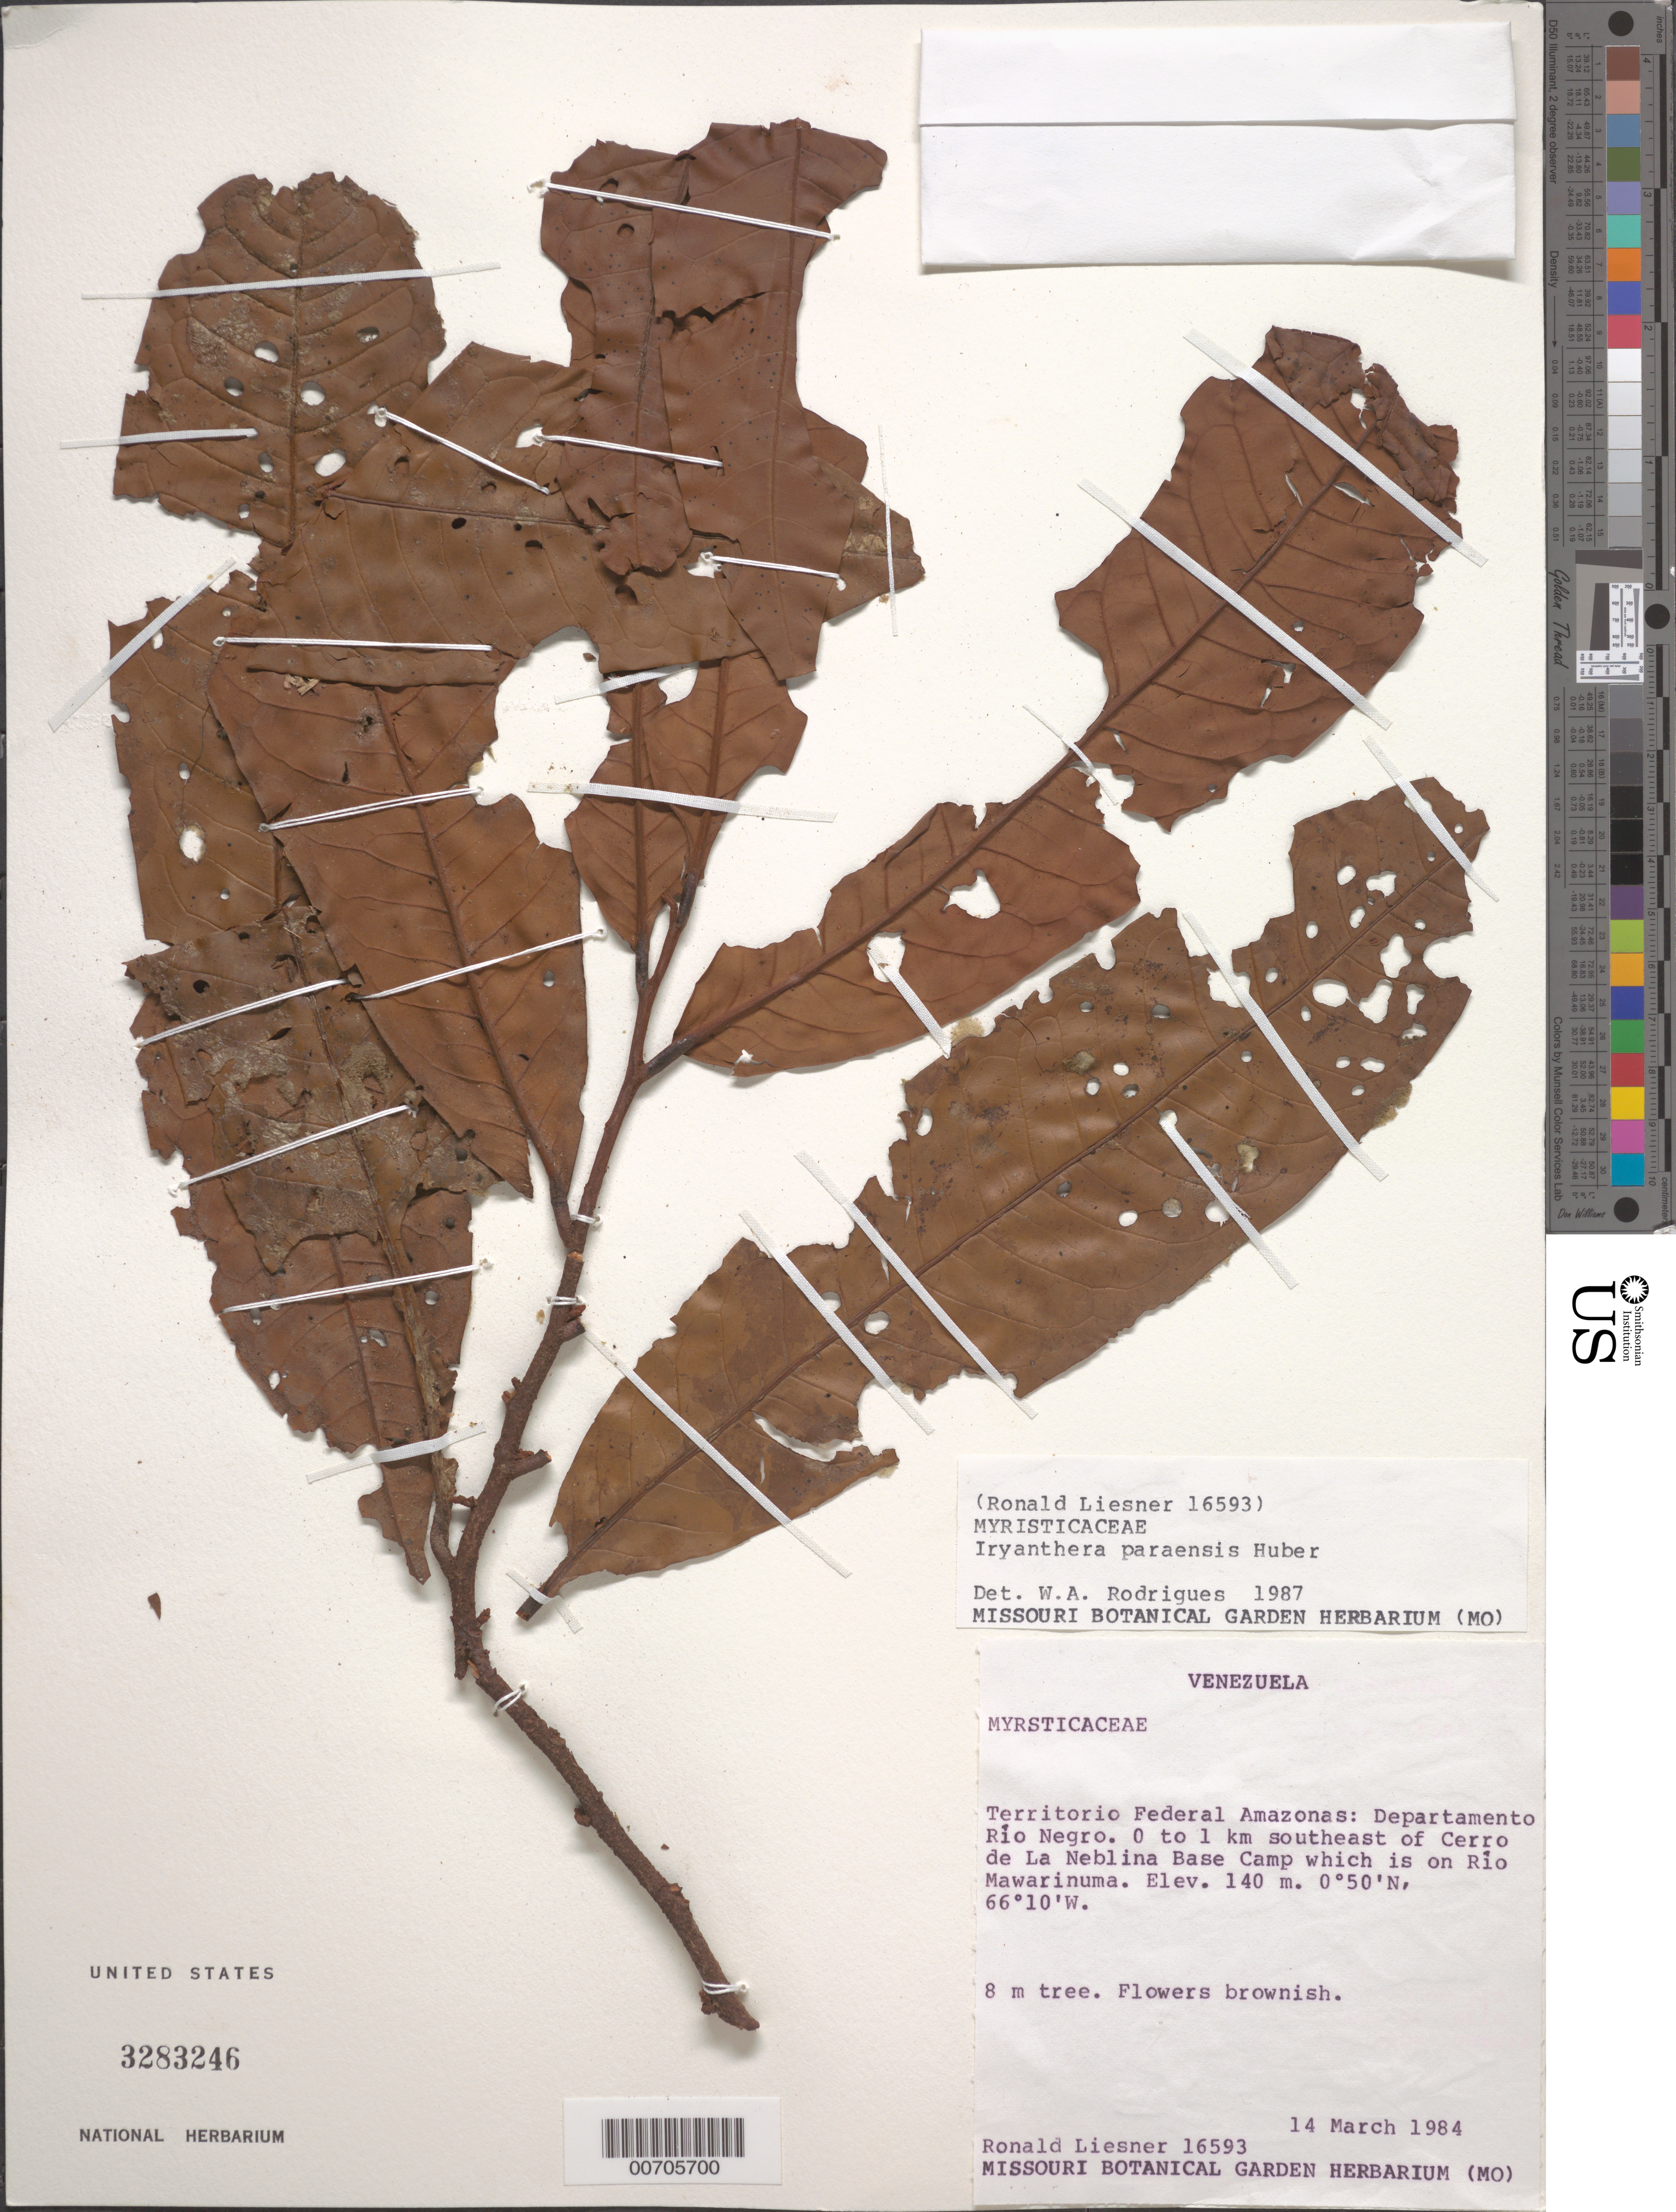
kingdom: Plantae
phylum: Tracheophyta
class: Magnoliopsida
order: Magnoliales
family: Myristicaceae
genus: Iryanthera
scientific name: Iryanthera paraensis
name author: Huber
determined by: Rodrigues, W. A.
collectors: R. L. Liesner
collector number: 16593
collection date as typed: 14-Mar-84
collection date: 1984-03-14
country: Venezuela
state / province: Amazonas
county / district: Río Negro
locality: Río Mawarinuma, 0-1 km W of Cerro de La Neblina Base Camp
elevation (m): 140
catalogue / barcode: US 3283246